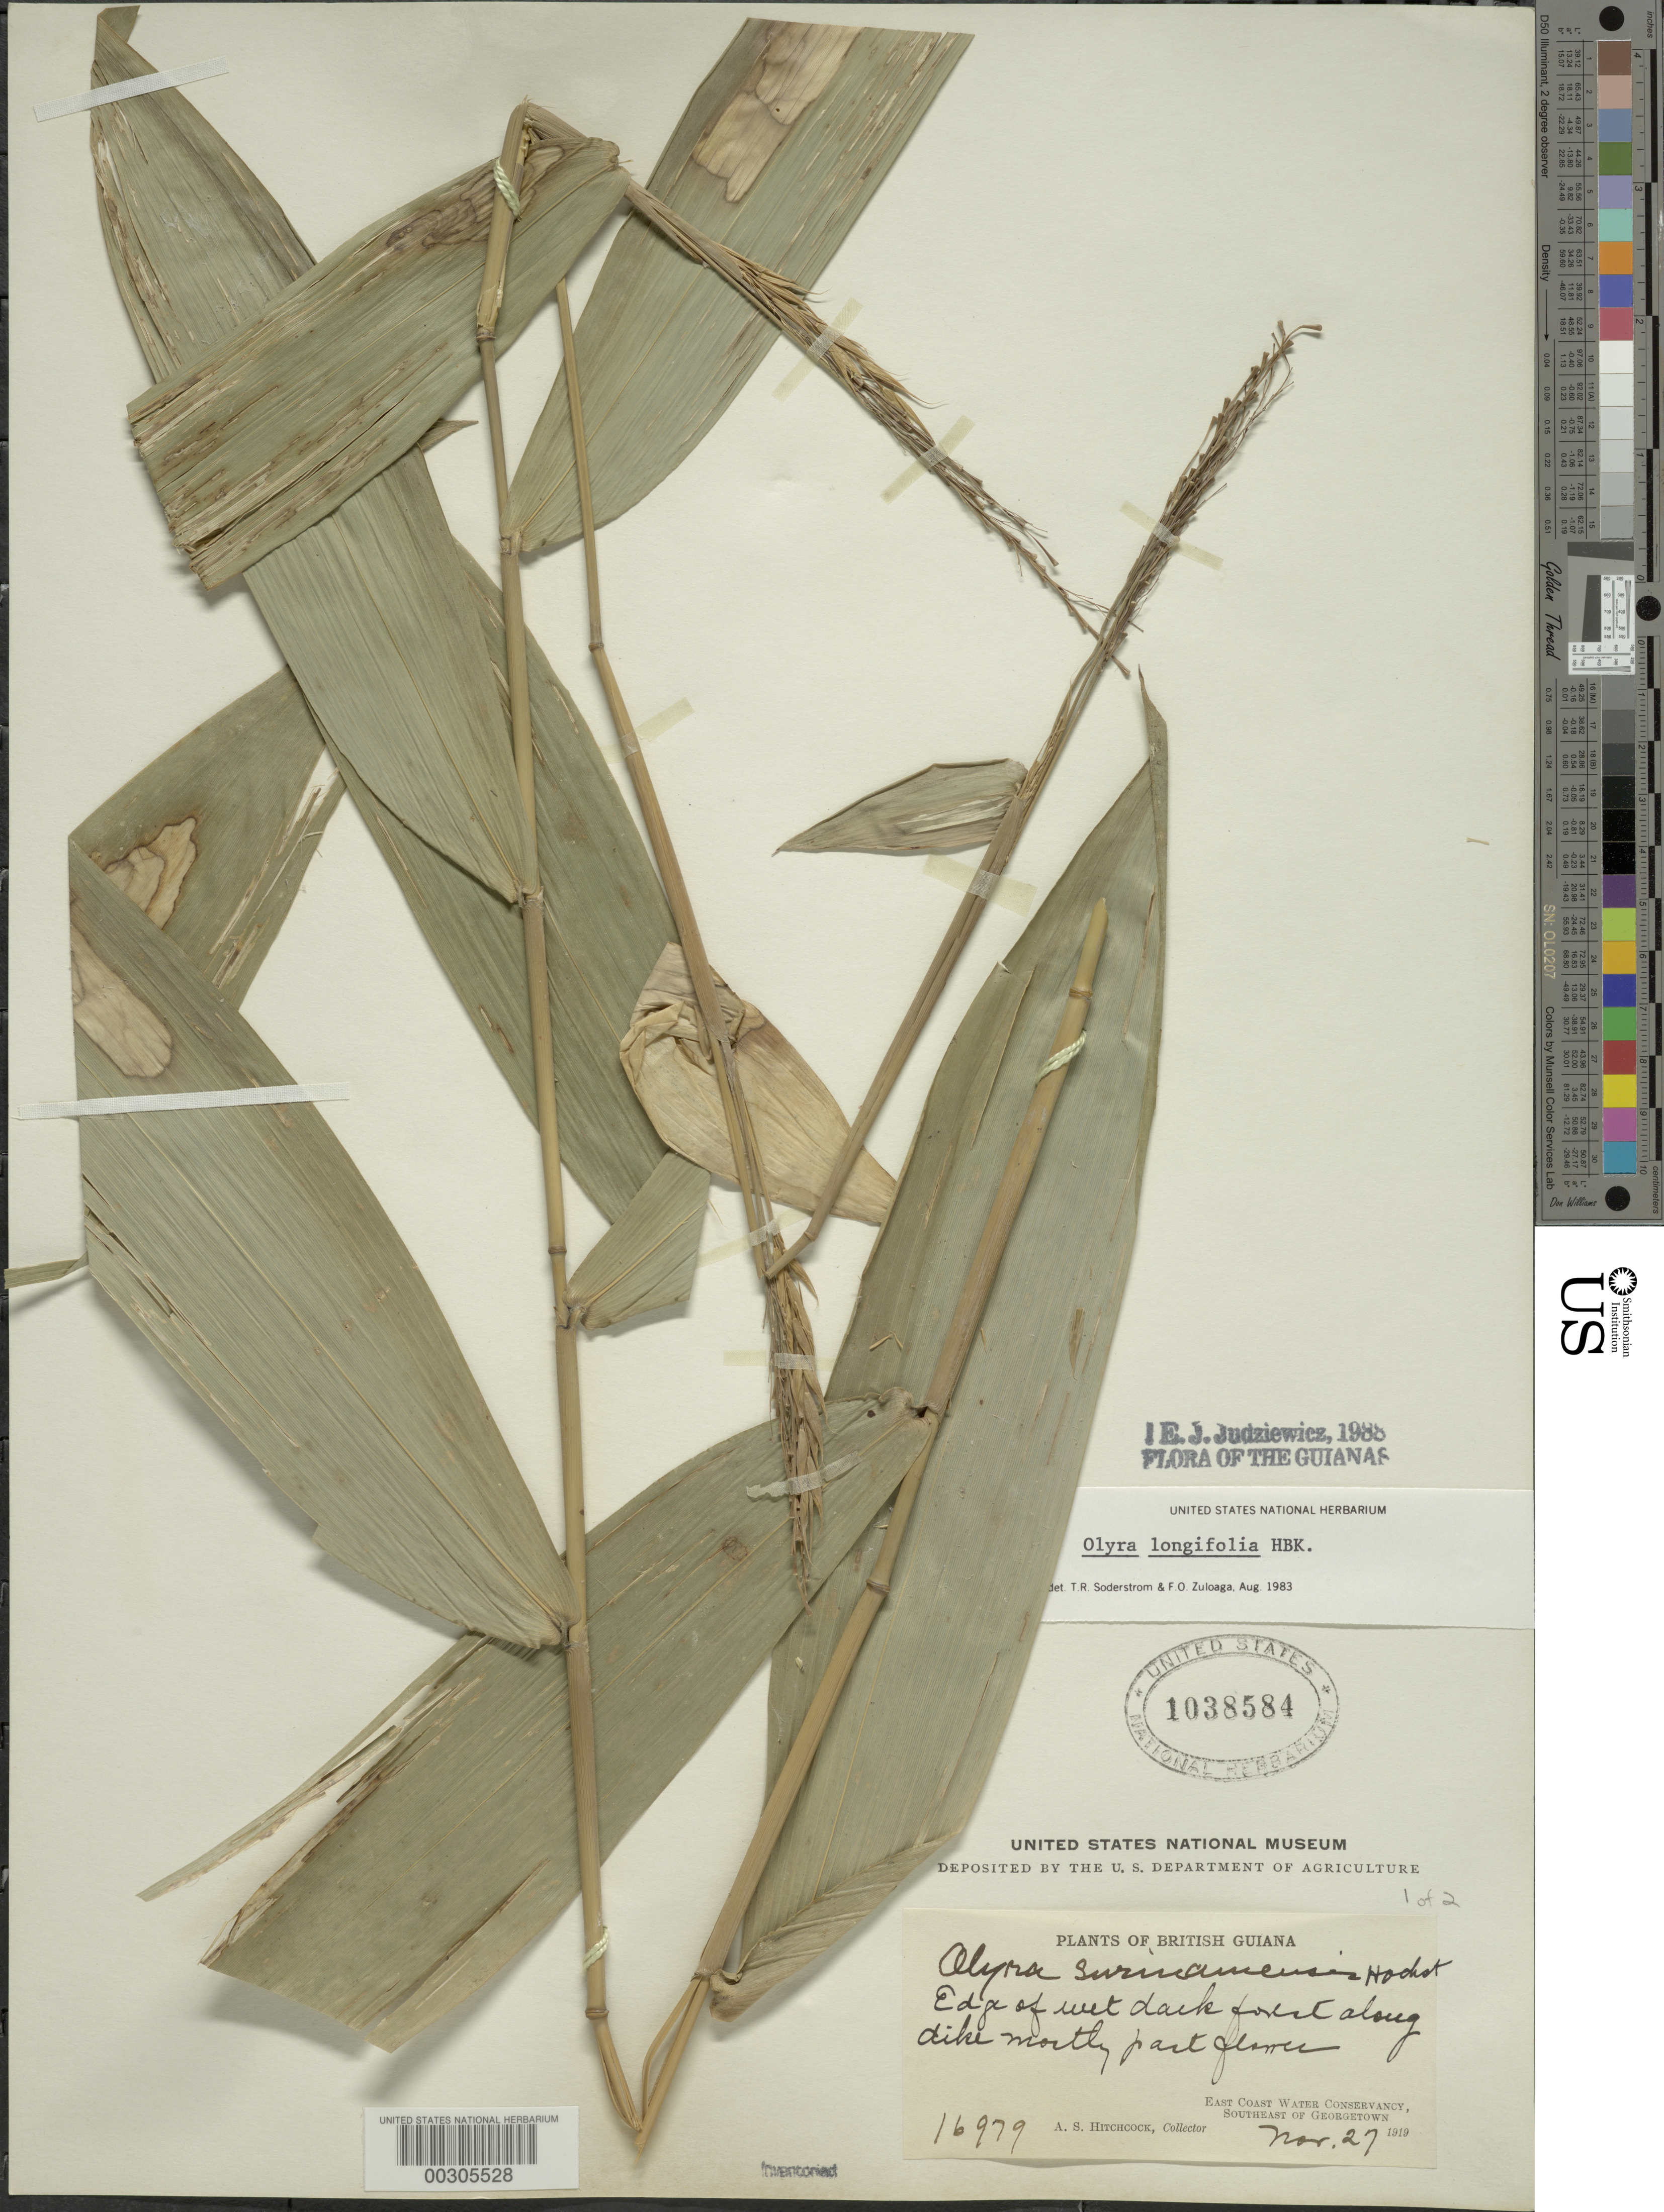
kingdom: Plantae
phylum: Tracheophyta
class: Liliopsida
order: Poales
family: Poaceae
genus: Olyra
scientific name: Olyra longifolia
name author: Kunth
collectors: A. S. Hitchcock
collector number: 16979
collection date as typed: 27 Nov 1919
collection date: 1919-11-27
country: Guyana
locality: Georgetown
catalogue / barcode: US 1038584